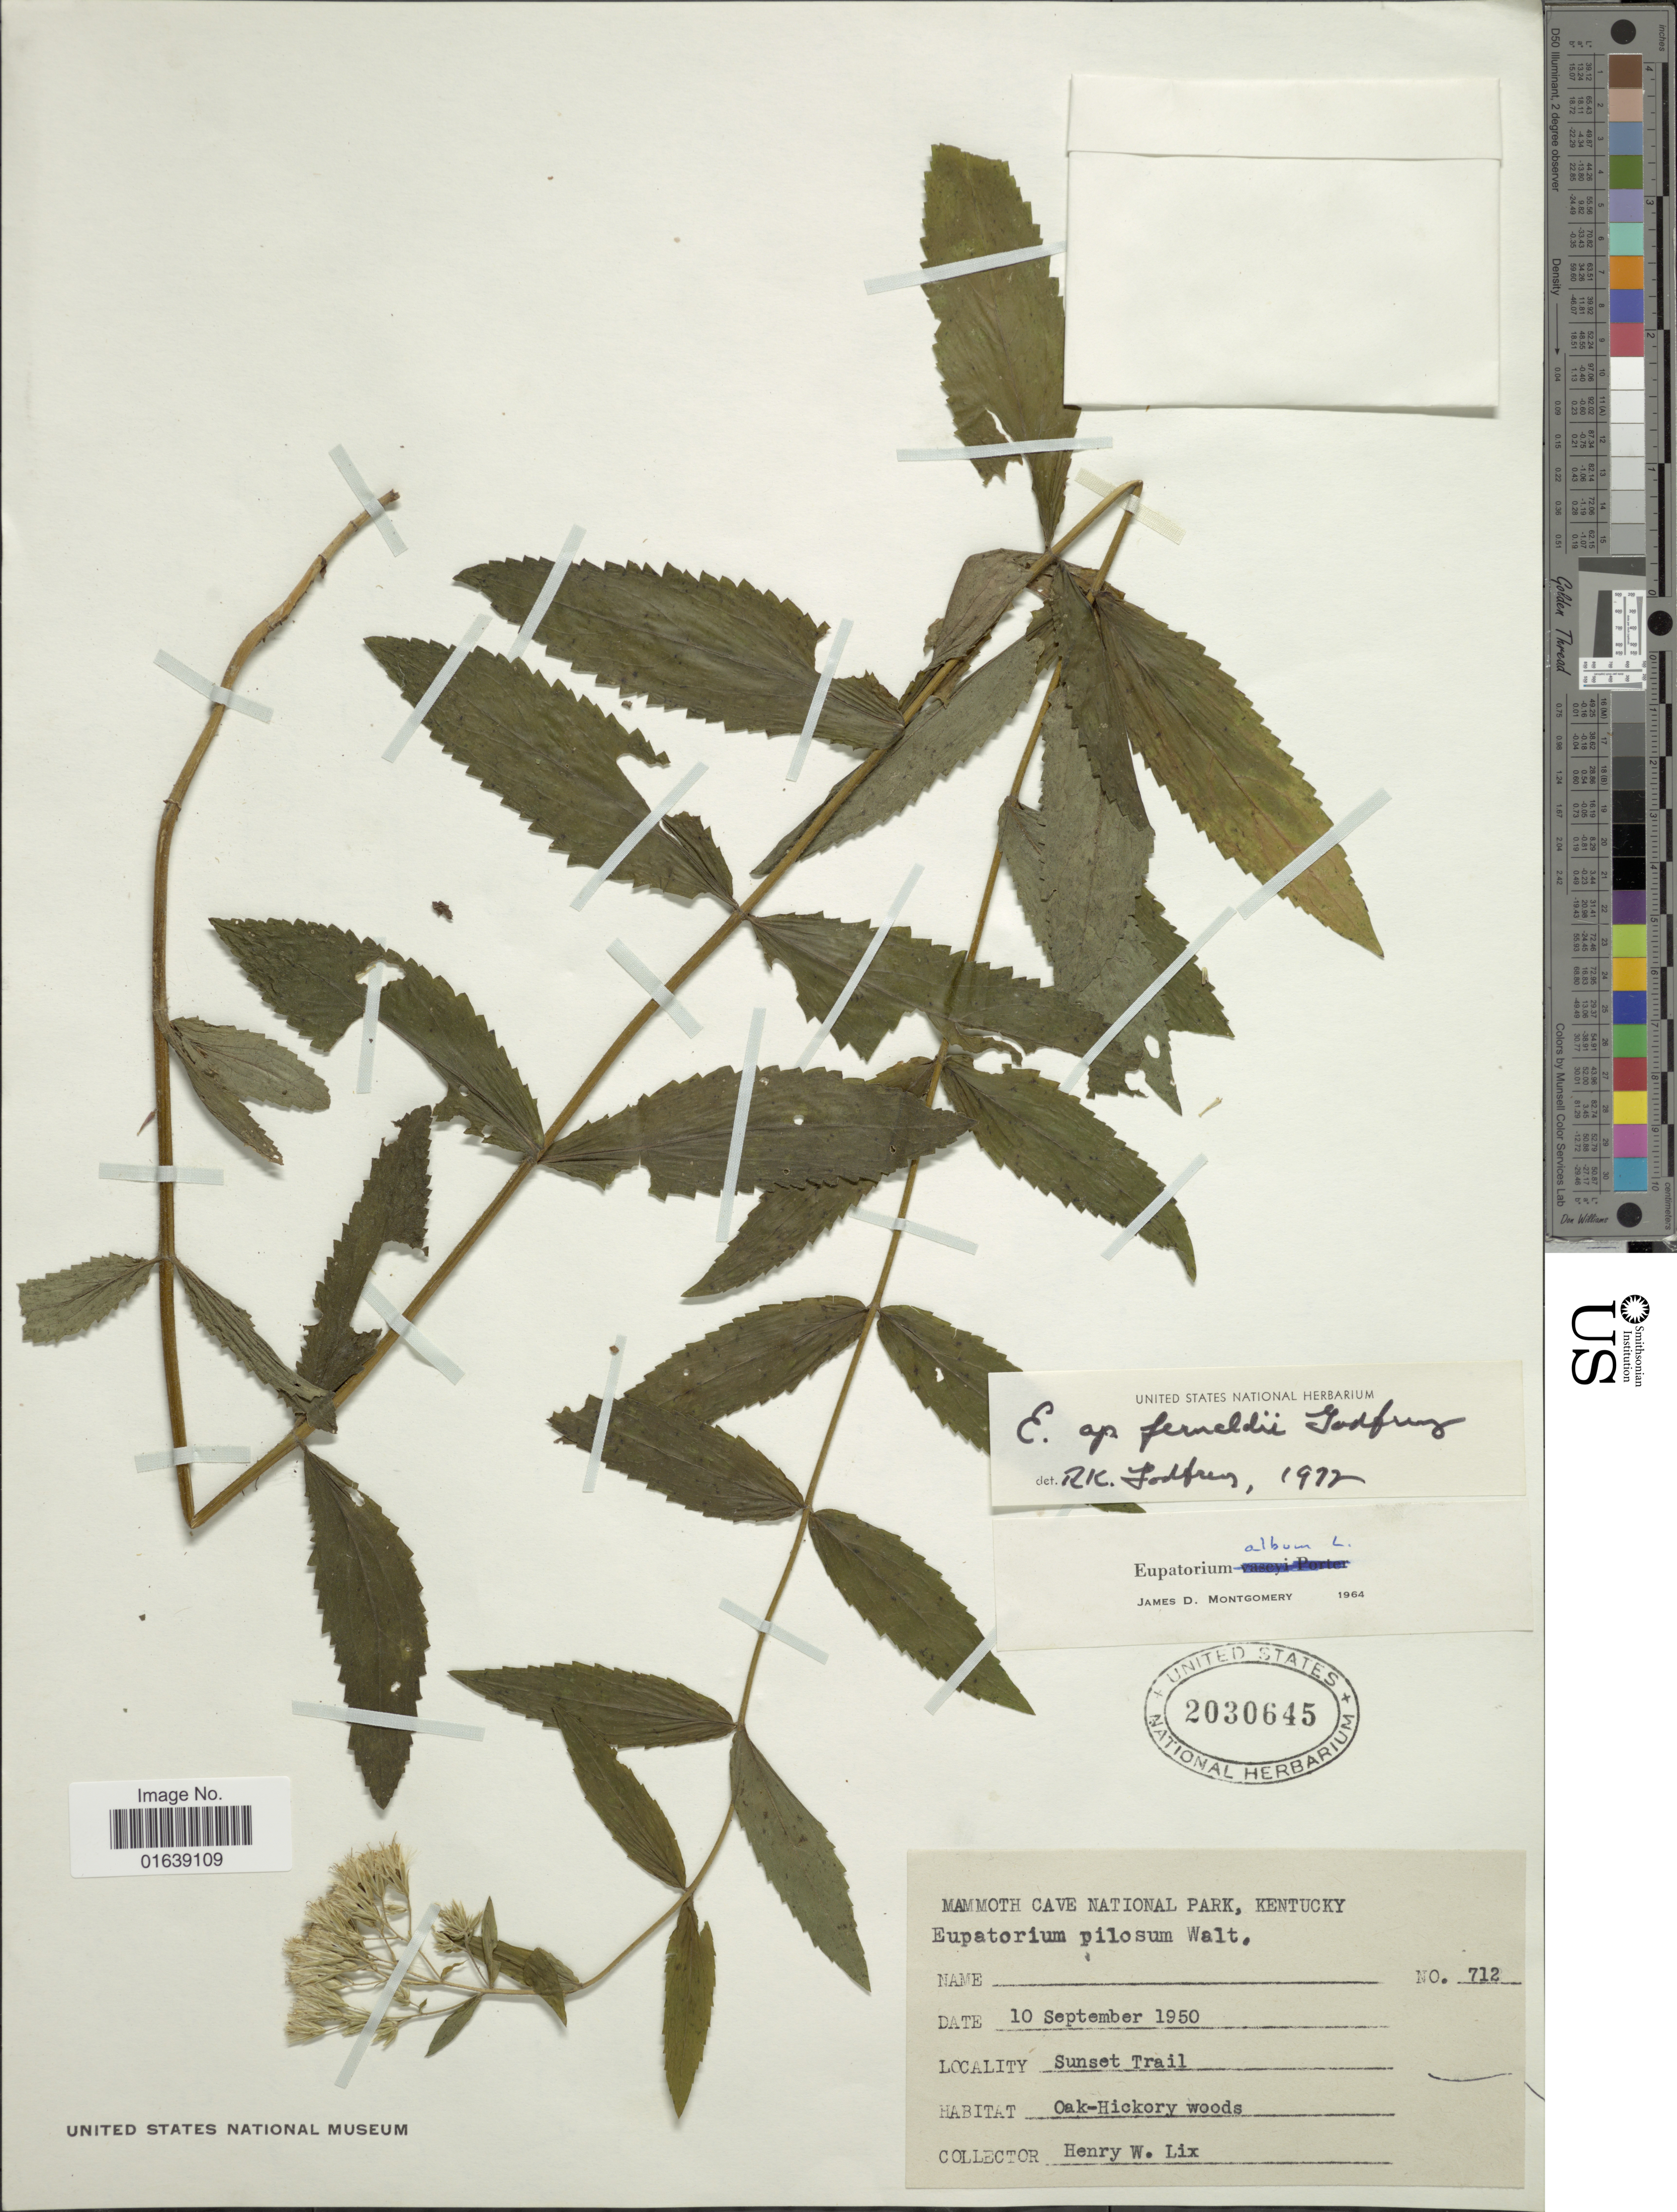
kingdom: Plantae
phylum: Tracheophyta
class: Magnoliopsida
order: Asterales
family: Asteraceae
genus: Eupatorium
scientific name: Eupatorium fernaldii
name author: R.K. Godfrey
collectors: H. W. Lix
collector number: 712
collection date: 1950-09-10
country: United States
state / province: Kentucky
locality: Mammoth Cave National Park, Kentucky. Sunset Trail. Oak-Hickory woods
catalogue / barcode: US 2030645